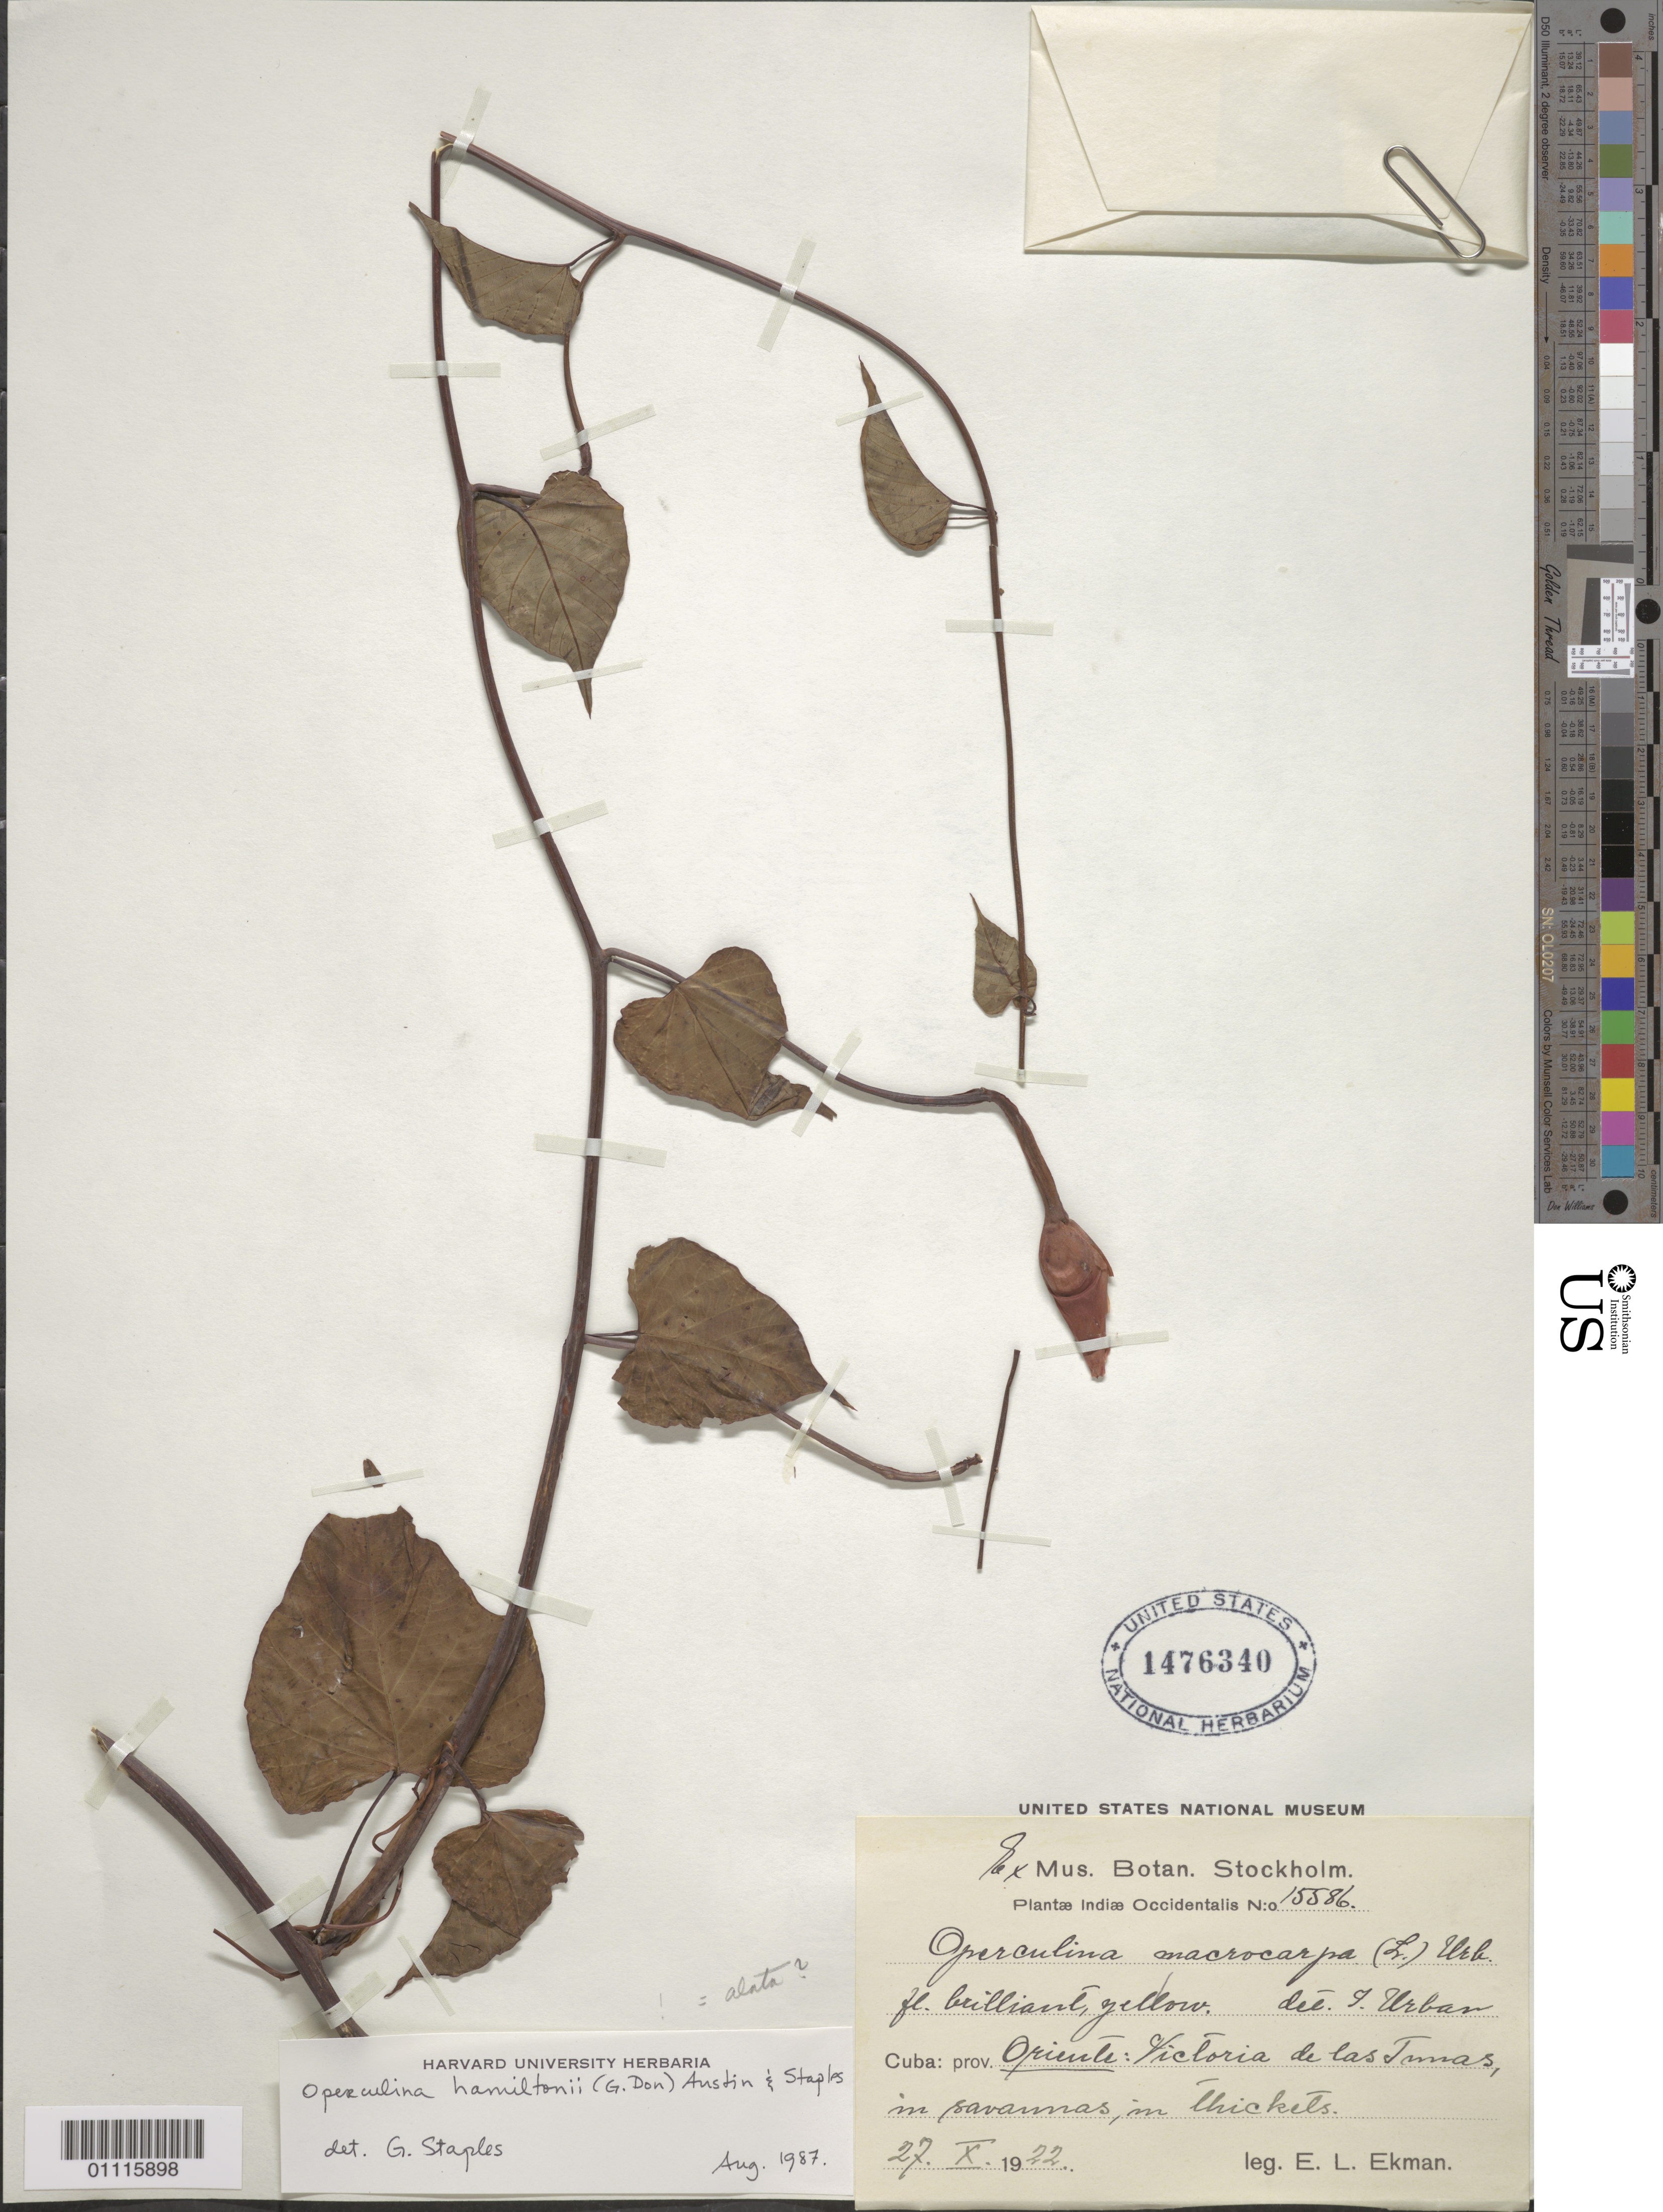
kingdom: Plantae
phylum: Tracheophyta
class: Magnoliopsida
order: Solanales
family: Convolvulaceae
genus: Operculina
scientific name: Operculina hamiltonii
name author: (G. Don) D.F. Austin & Staples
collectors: E. L. Ekman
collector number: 15586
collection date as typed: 27 Oct 1922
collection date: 1922-10-27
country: Cuba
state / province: Las Tunas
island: Cuba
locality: Victoria de las Tunas, in savannas, in thickets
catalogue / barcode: US 1476340